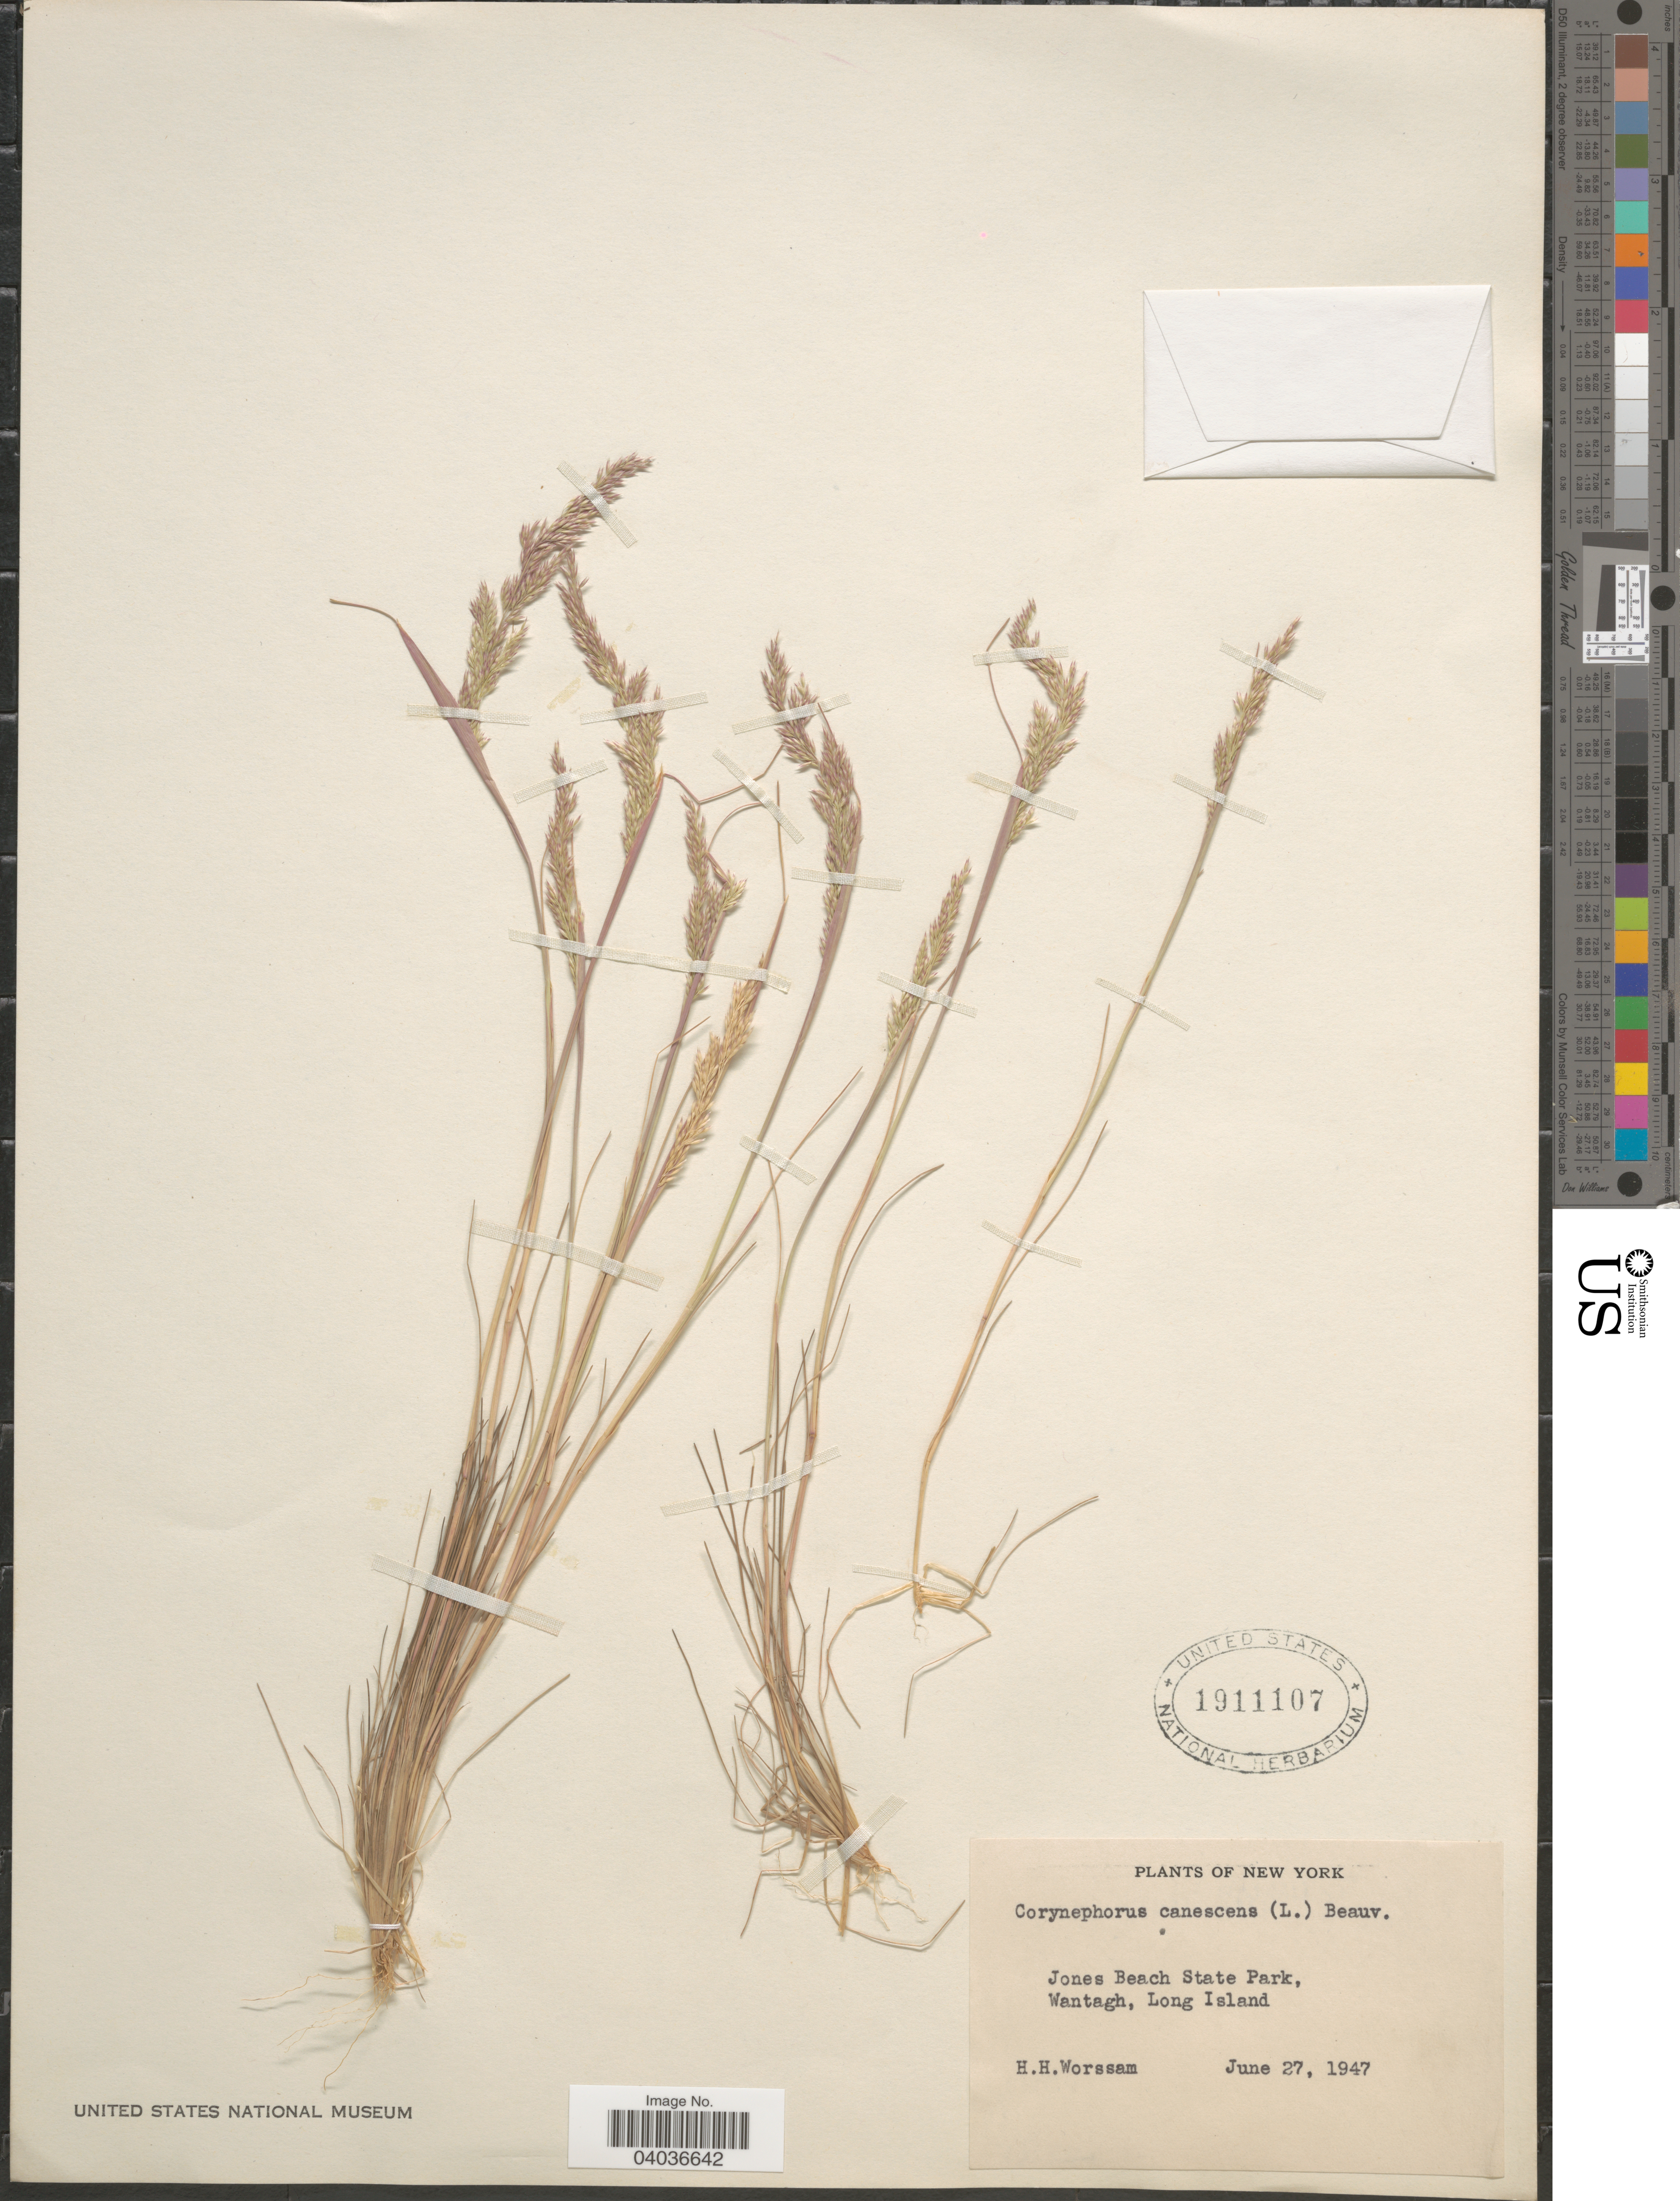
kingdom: Plantae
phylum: Tracheophyta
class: Liliopsida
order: Poales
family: Poaceae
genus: Corynephorus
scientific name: Corynephorus canescens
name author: (L, MEL) P. Beauv.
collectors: H. Worssam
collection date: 1947-06-27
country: United States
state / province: New York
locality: Jones Beach State Park. Wantagh, Long Island.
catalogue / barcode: US 1911107